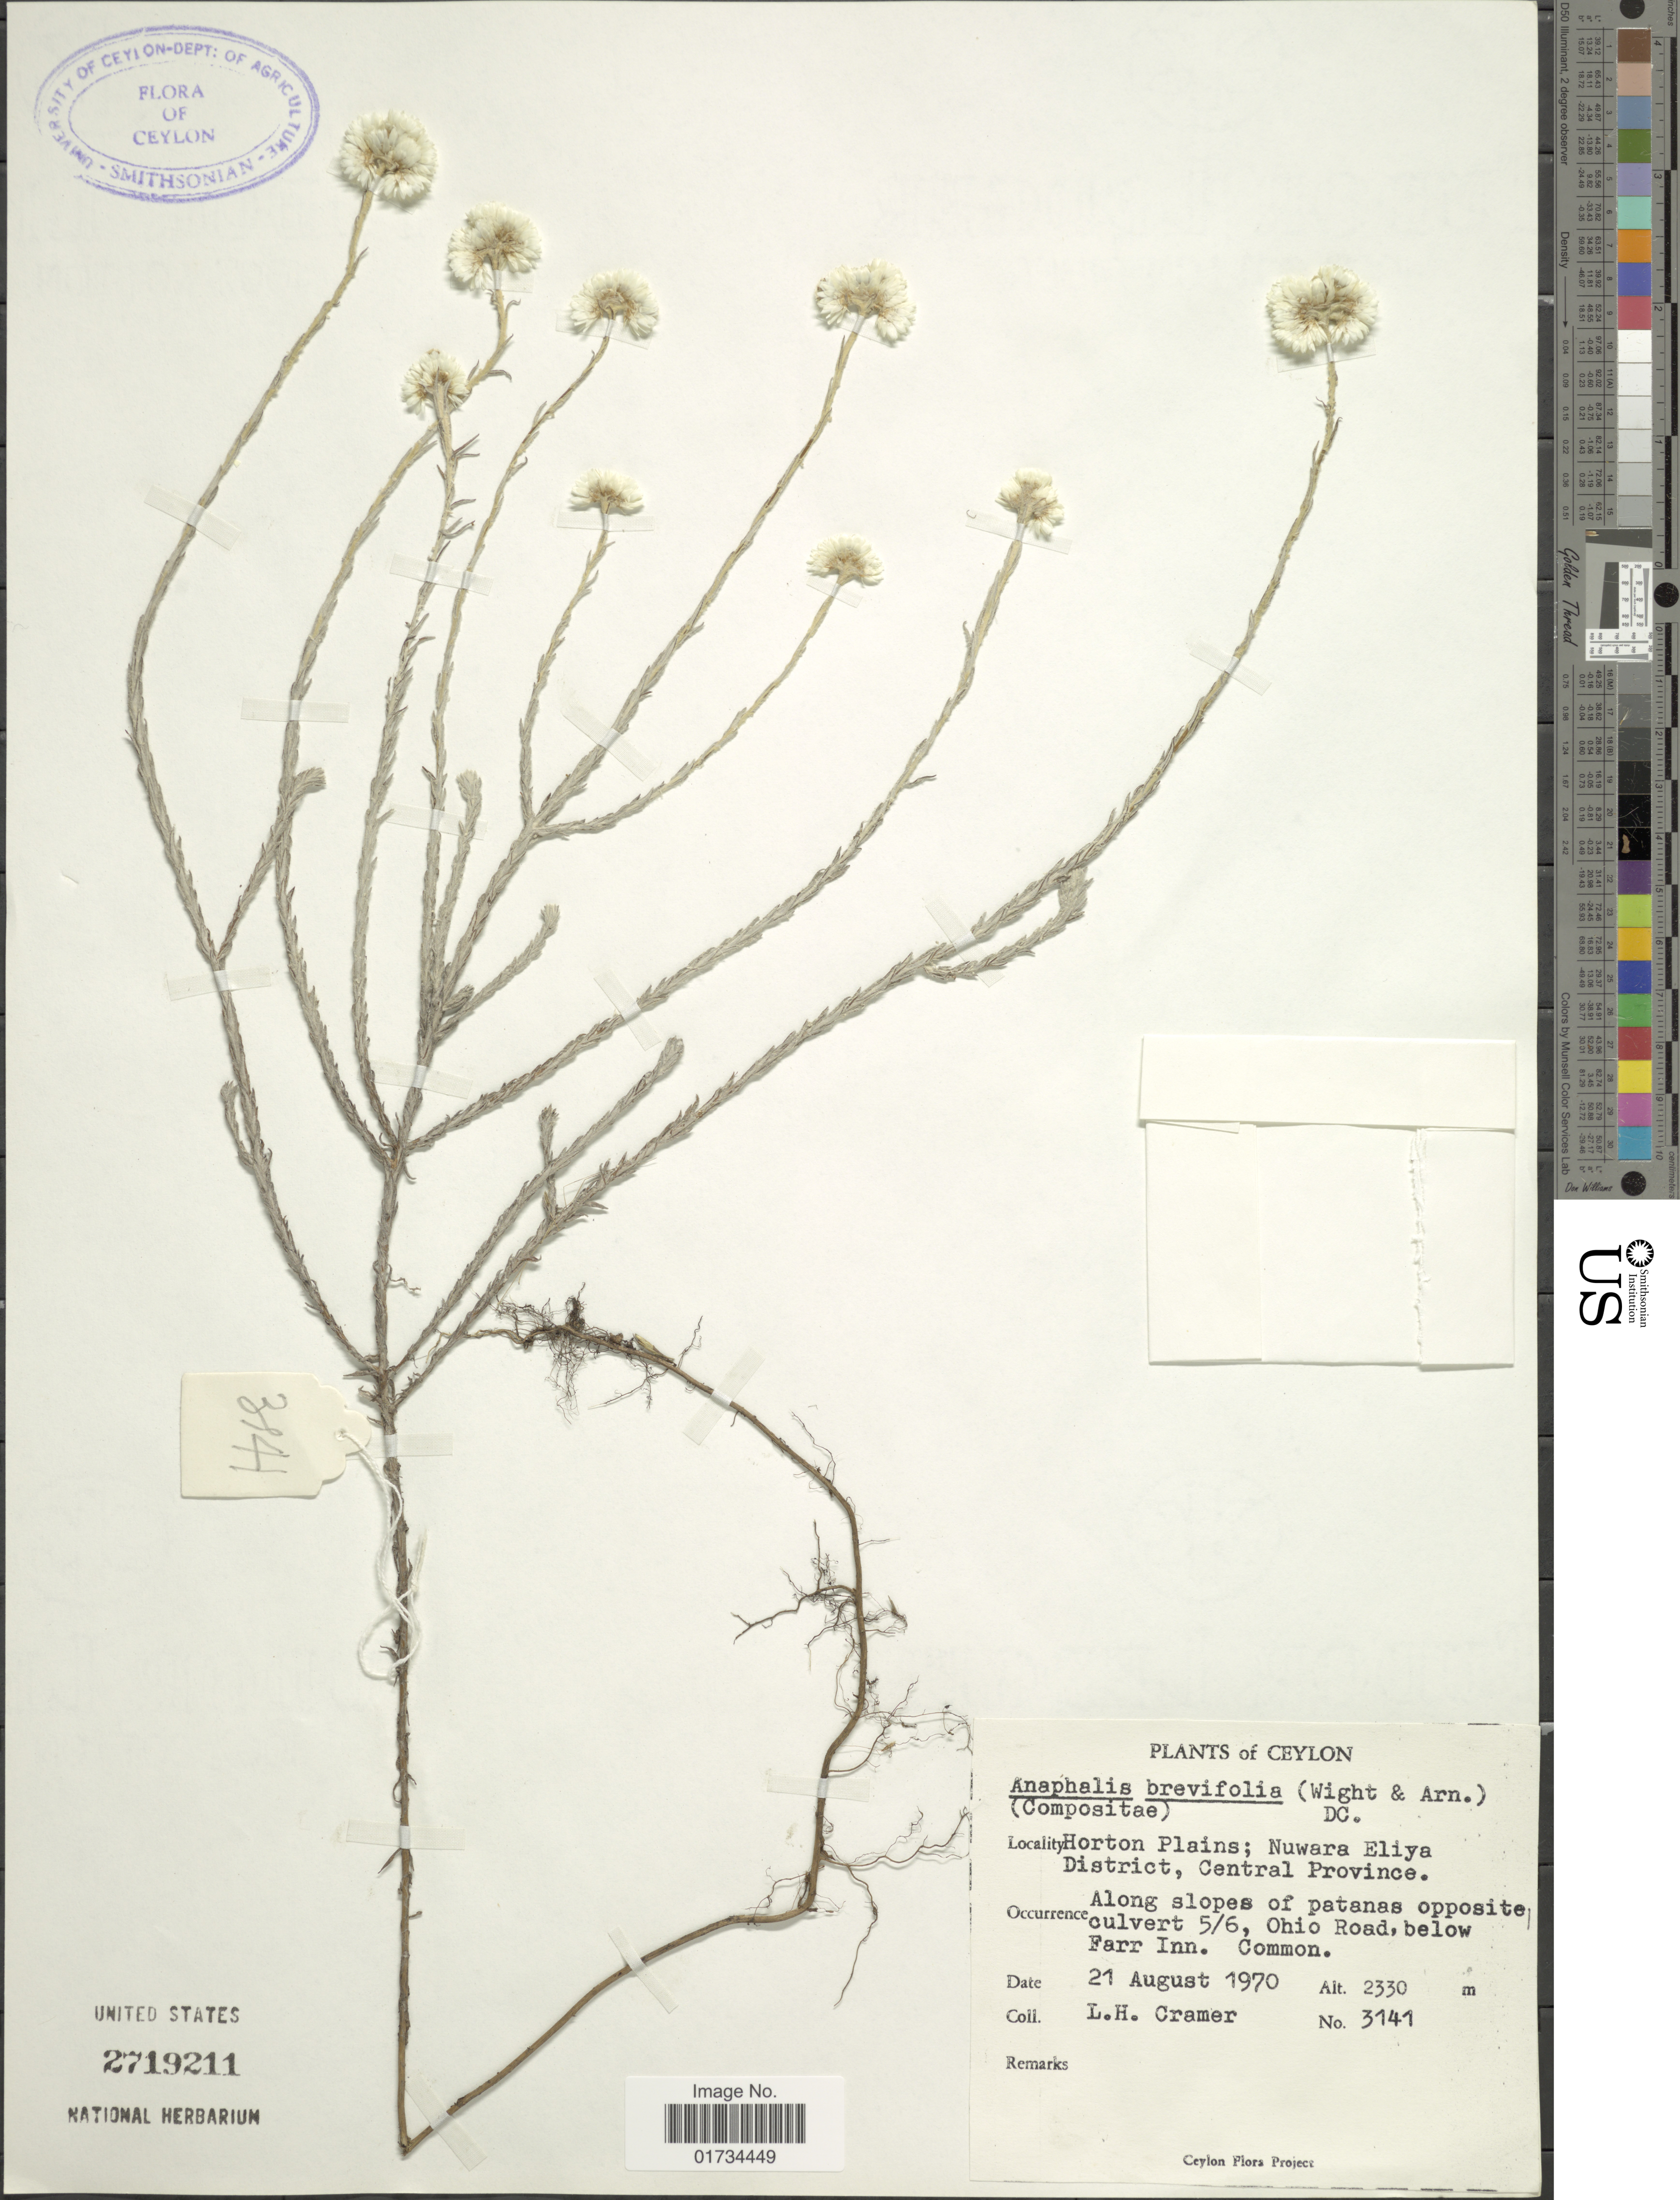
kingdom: Plantae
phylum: Tracheophyta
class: Magnoliopsida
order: Asterales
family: Asteraceae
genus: Anaphalis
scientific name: Anaphalis brevifolia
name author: DC.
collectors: L. H. Cramer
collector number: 3141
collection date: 1970-08-21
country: Sri Lanka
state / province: Central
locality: Ceylon, Horton Plains; Nuwara Eliya District, Central Province. Along slope of patanas opposite culvert 5/6, Ohio Road, below Farr Inn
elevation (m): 2330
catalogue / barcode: US 2719211